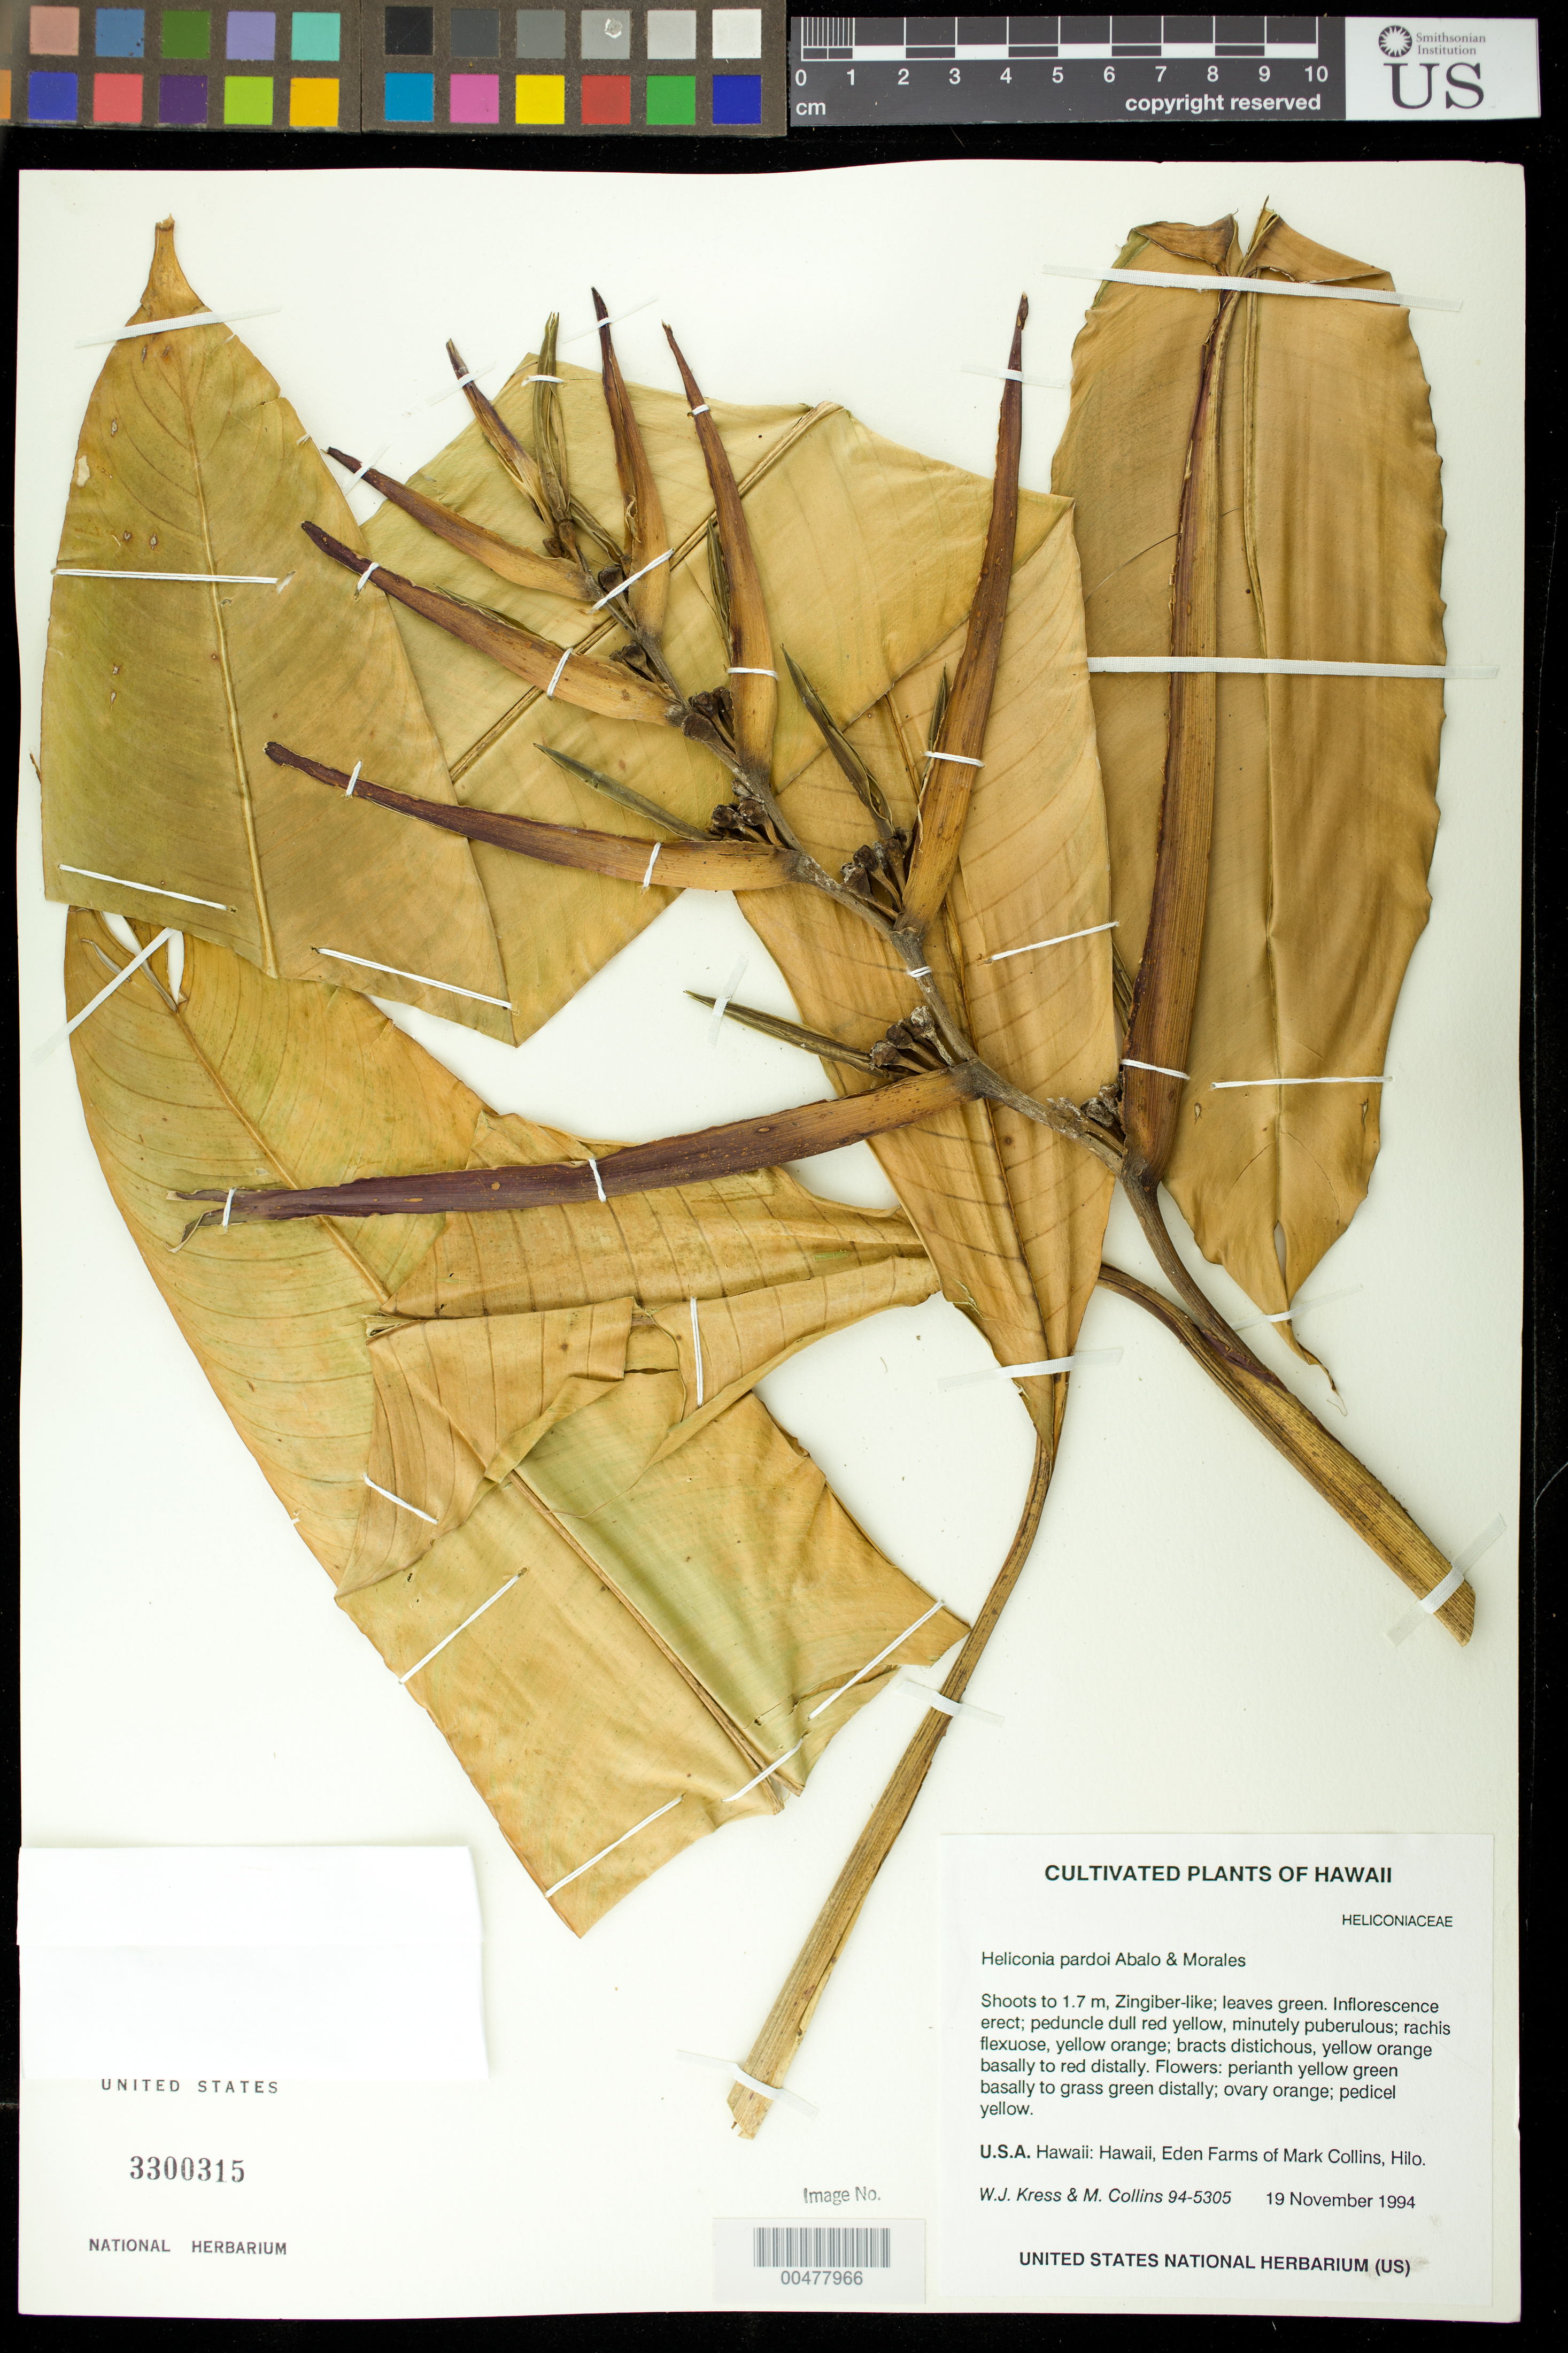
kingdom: Plantae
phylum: Tracheophyta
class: Liliopsida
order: Zingiberales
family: Heliconiaceae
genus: Heliconia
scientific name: Heliconia pardoi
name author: Abalo & Morales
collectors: W. J. Kress & M. Collins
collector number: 94-5305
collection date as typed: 19 Nov 1994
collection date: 1994-11-19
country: United States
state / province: Hawaii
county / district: Hawaii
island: Hawaii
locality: Eden Farms of Mark Collins, Hilo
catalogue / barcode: US 3300315